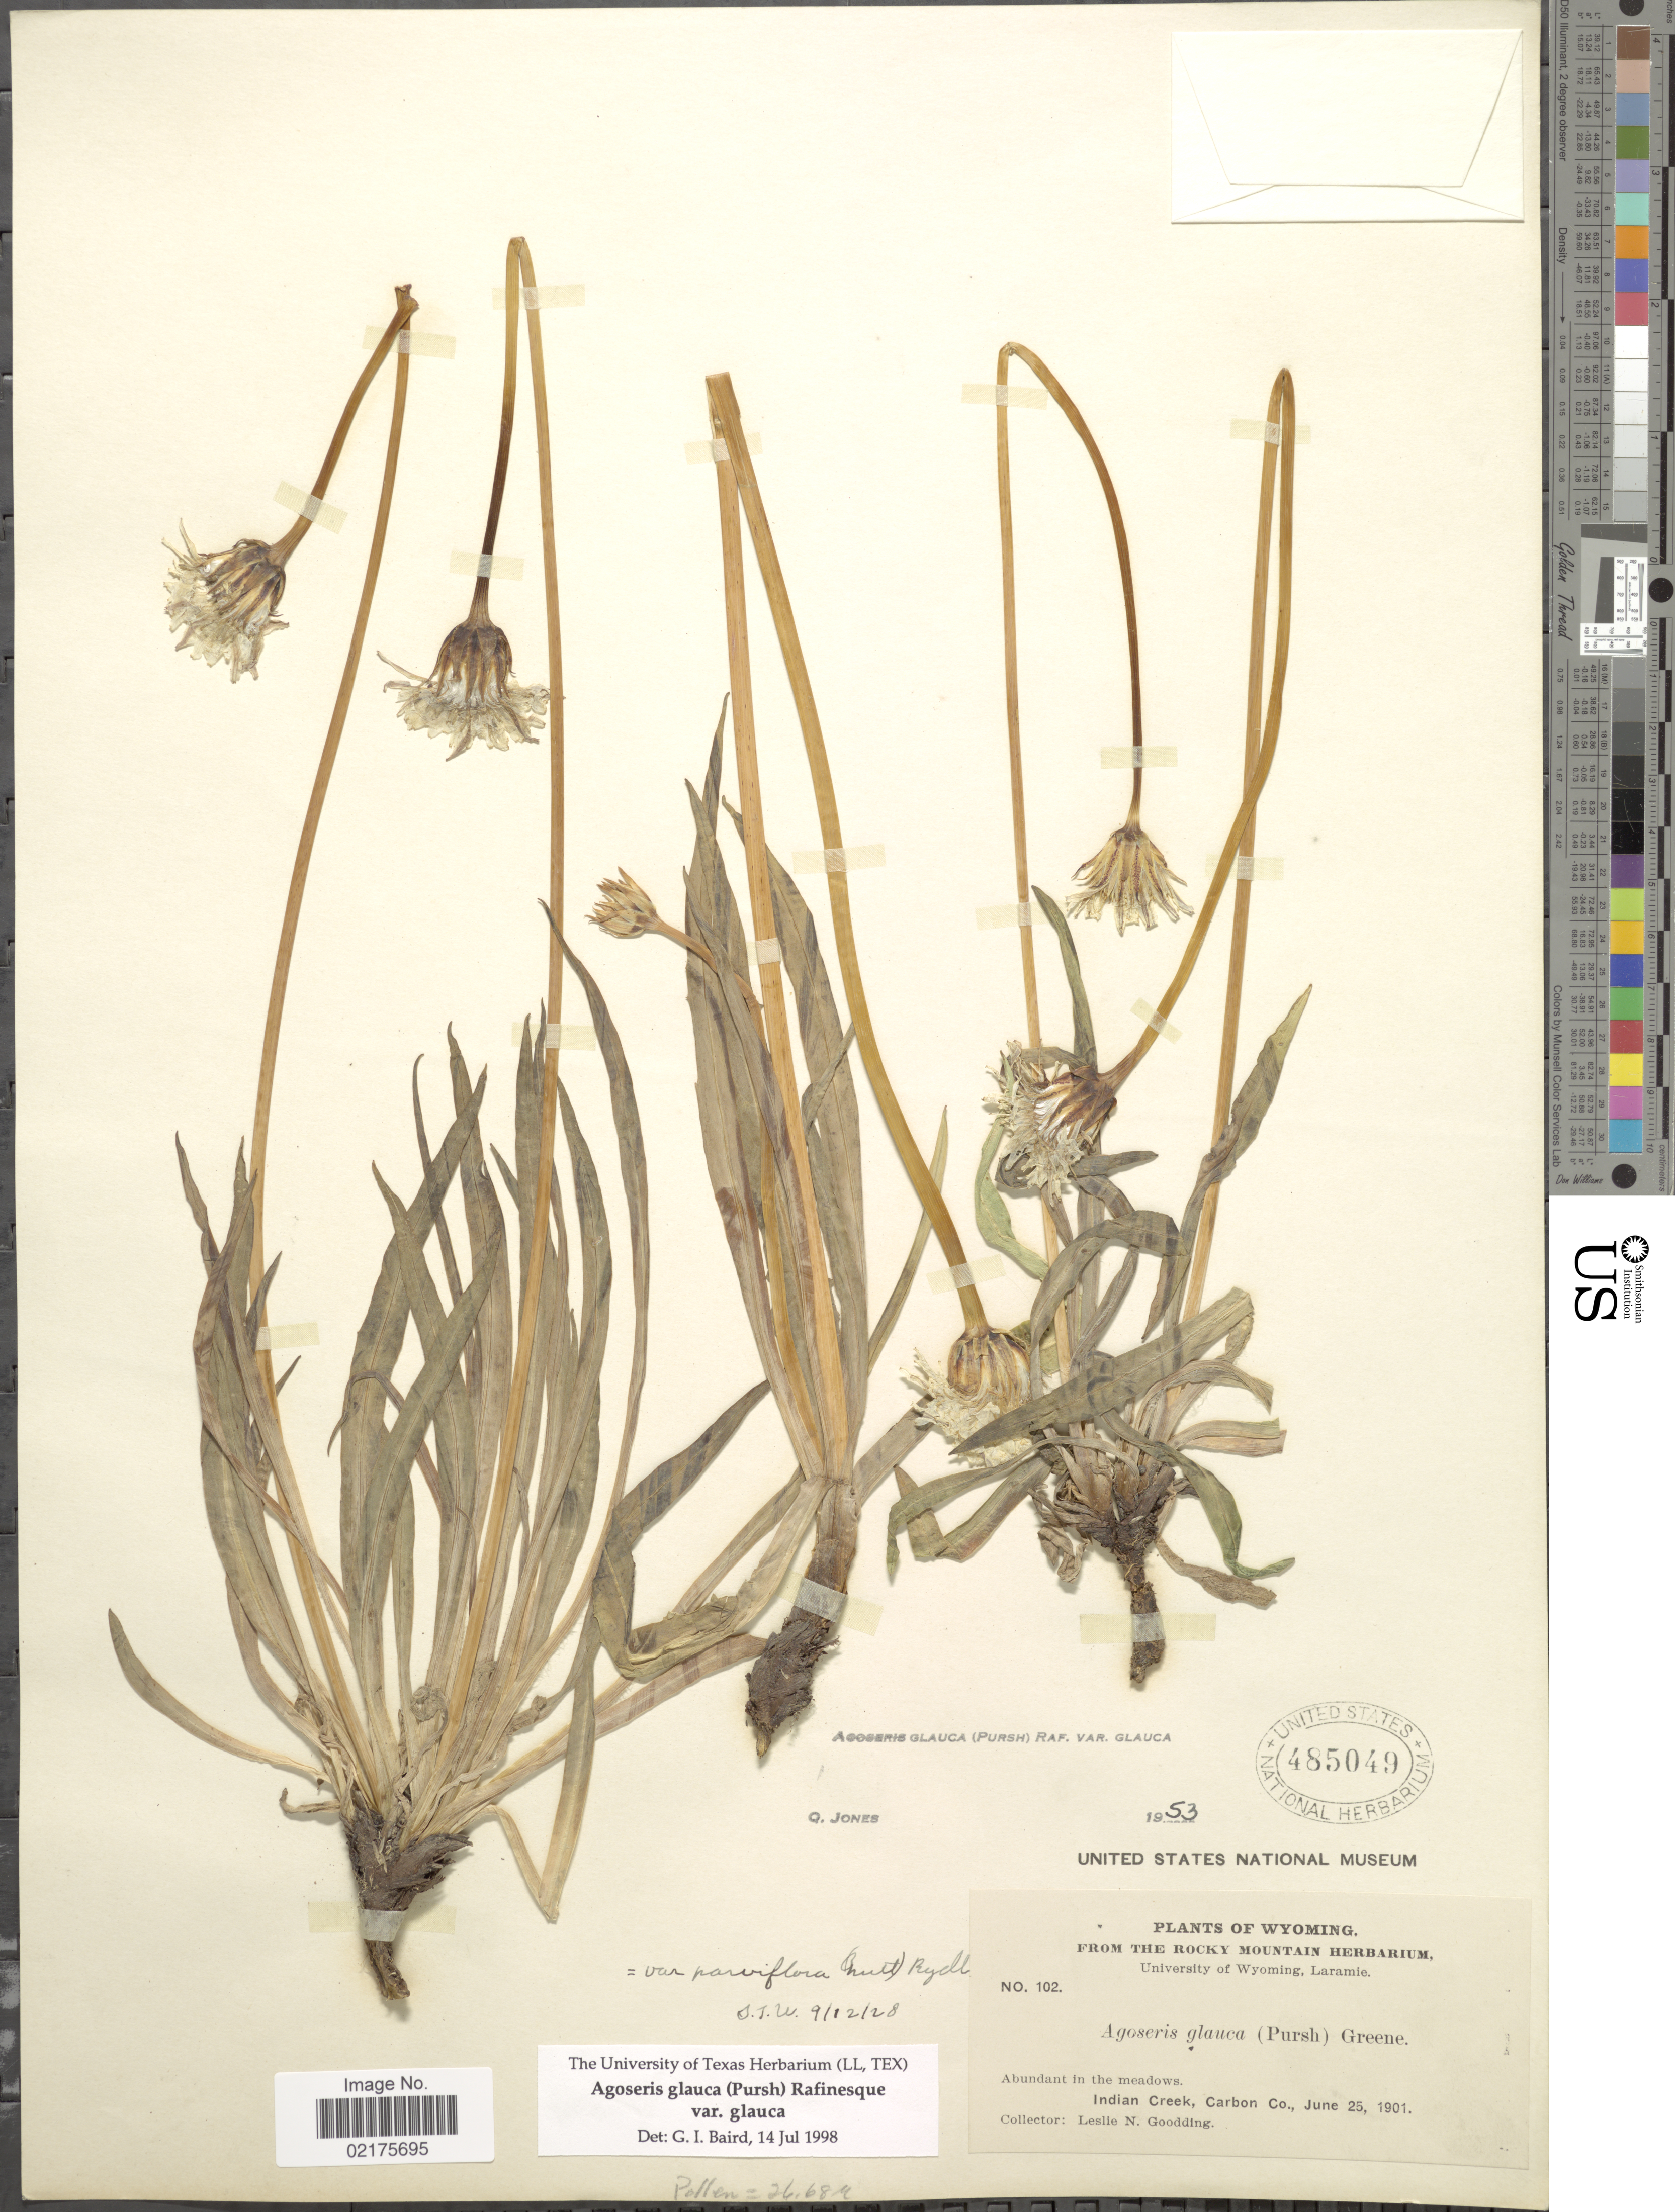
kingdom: Plantae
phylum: Tracheophyta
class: Magnoliopsida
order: Asterales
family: Asteraceae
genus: Agoseris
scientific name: Agoseris glauca var. glauca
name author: (Pursh) Raf.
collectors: L. N. Goodding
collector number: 102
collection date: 1901-06-25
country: United States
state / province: Wyoming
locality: Abundant in the meadows, Indian Creek, Carbon Co.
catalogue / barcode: US 485049